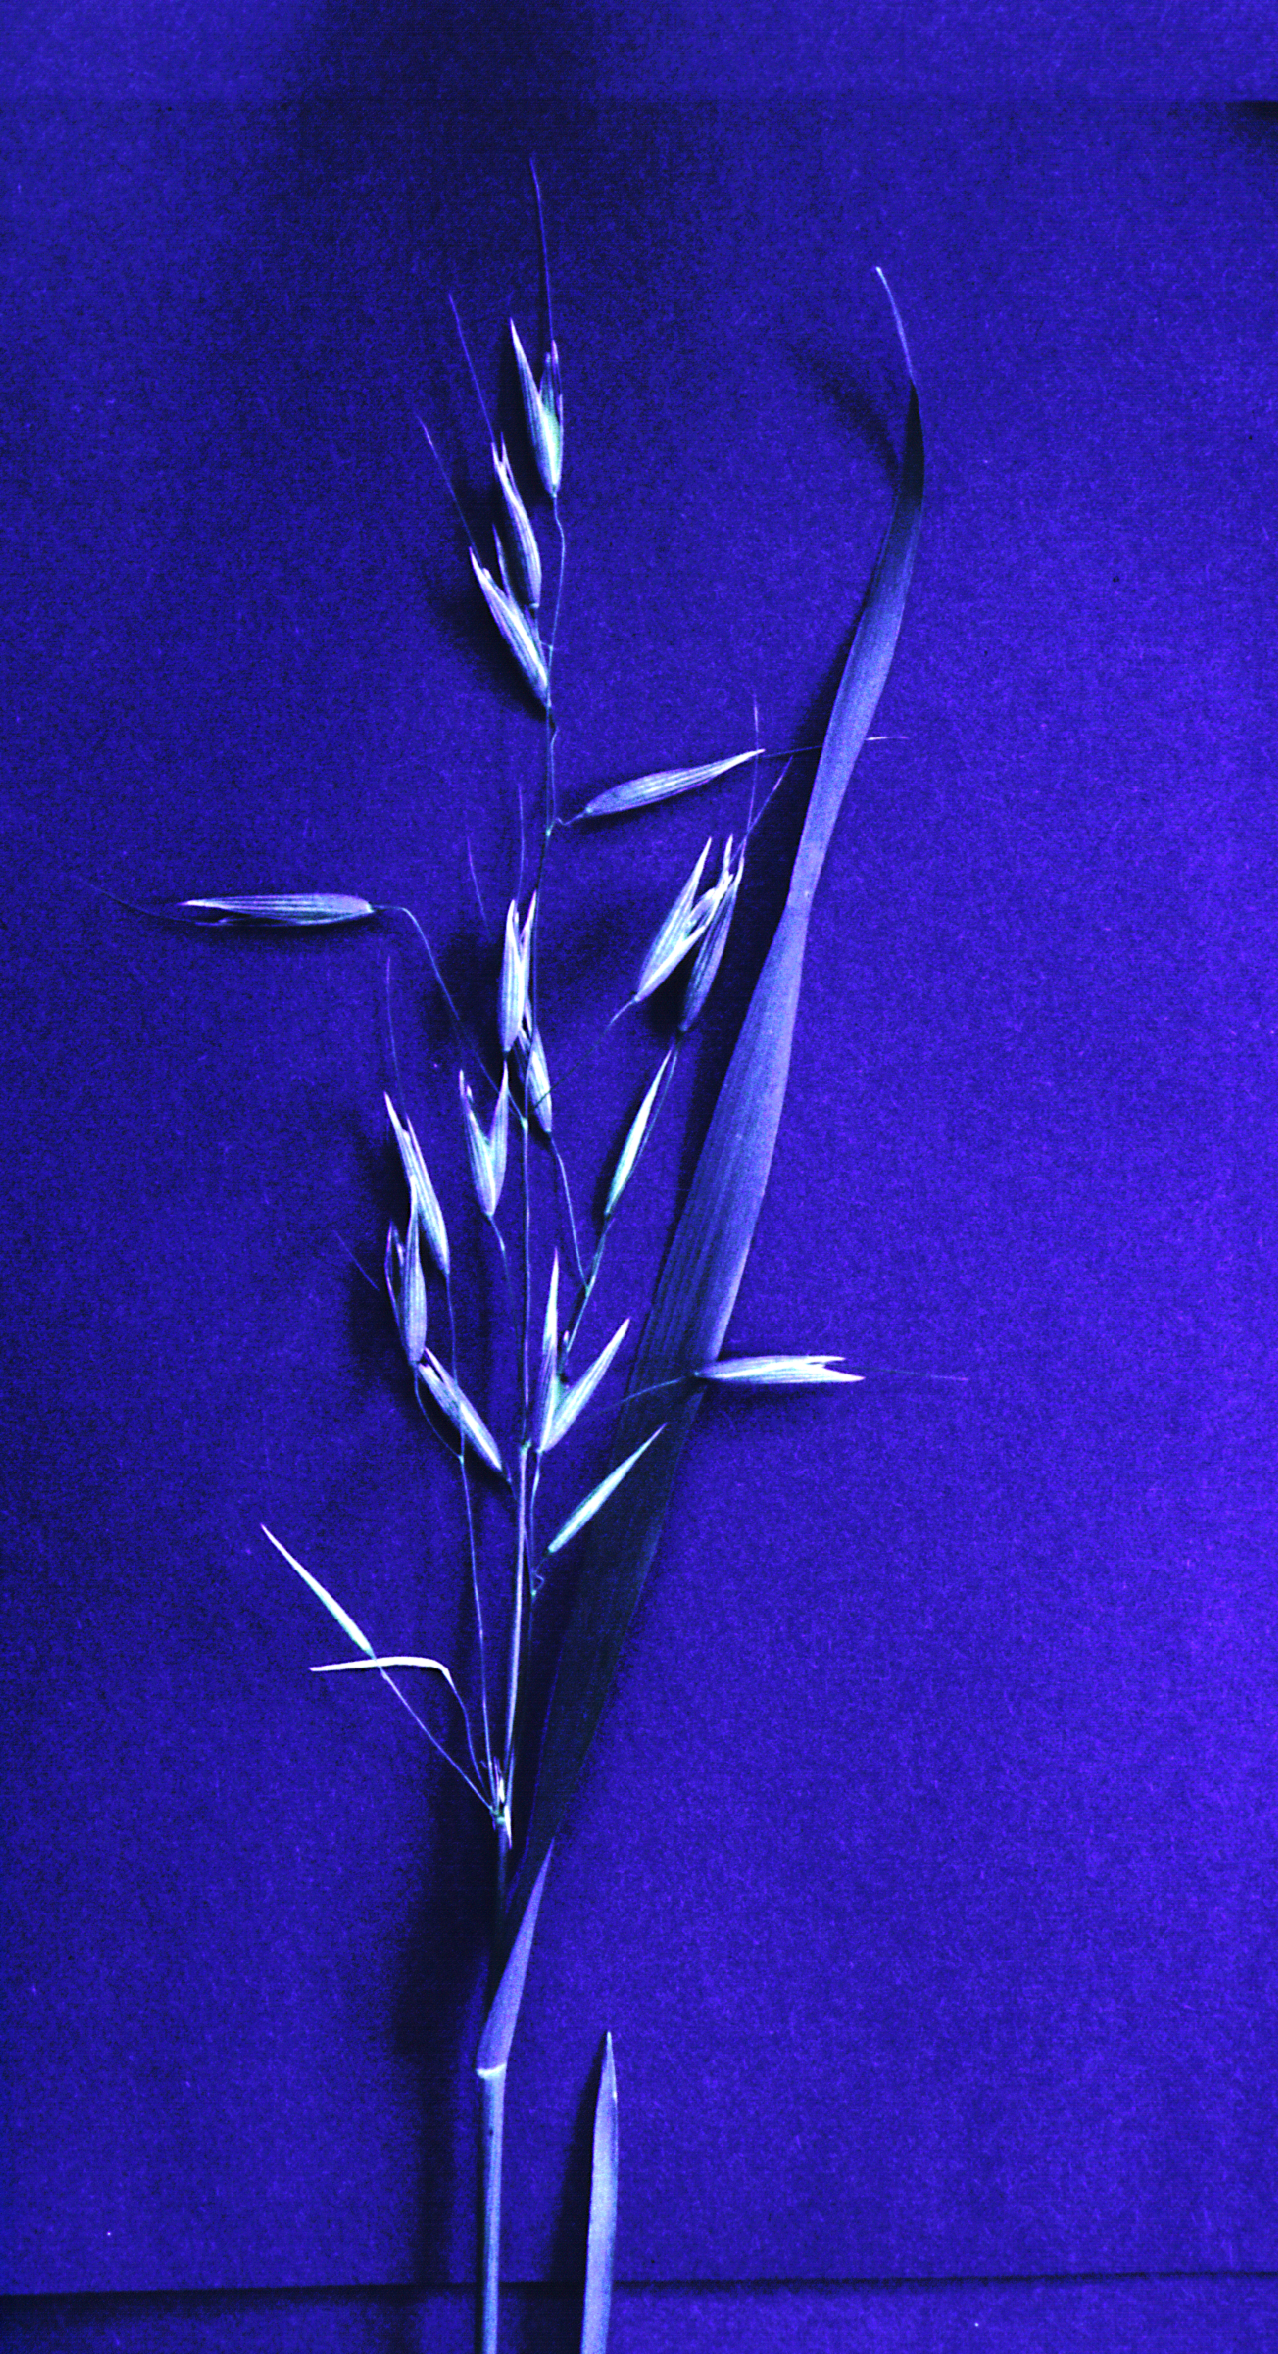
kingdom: Plantae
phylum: Tracheophyta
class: Liliopsida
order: Poales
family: Poaceae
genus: Avena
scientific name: Avena sp.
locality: USA, NY